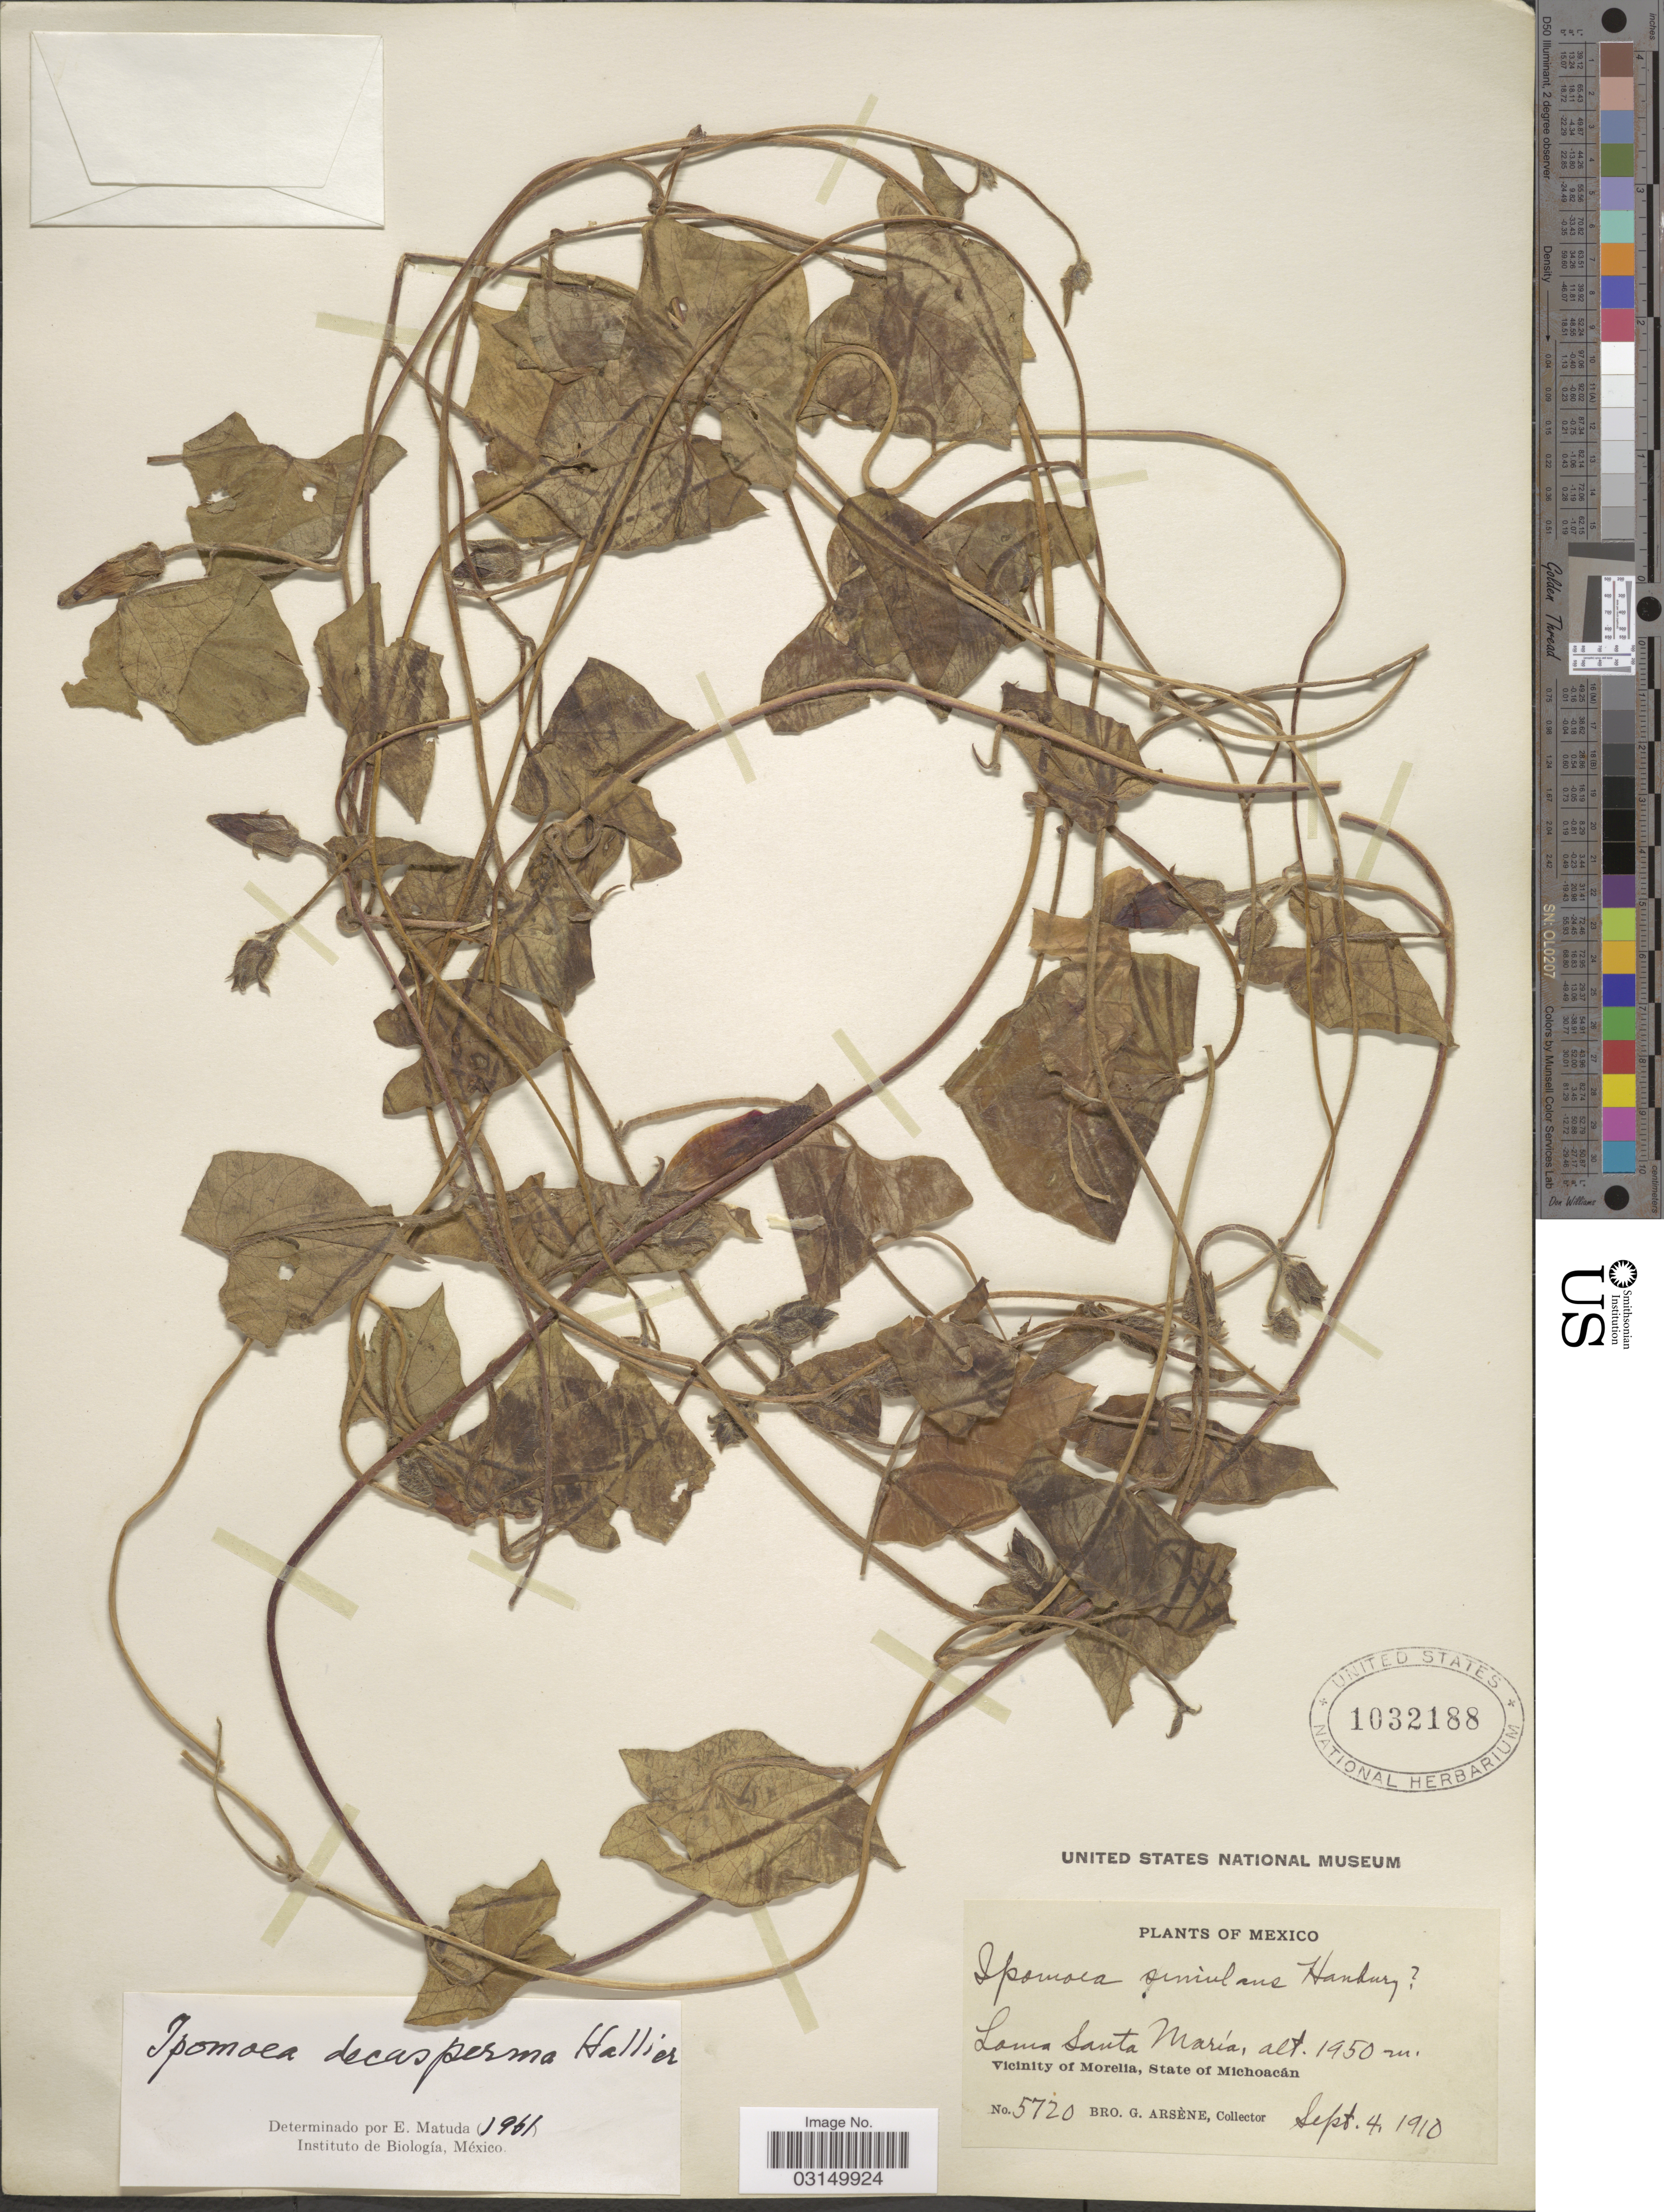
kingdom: Plantae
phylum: Tracheophyta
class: Magnoliopsida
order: Solanales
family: Convolvulaceae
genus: Ipomoea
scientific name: Ipomoea delphinifolia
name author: M. Martens & Galeotti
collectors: Bro. G. Arsène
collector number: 5720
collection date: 1910-09-04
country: Mexico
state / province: Michoacán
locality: Loma Santa María, Vicinity of Morelia.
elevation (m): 1950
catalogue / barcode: US 1032188